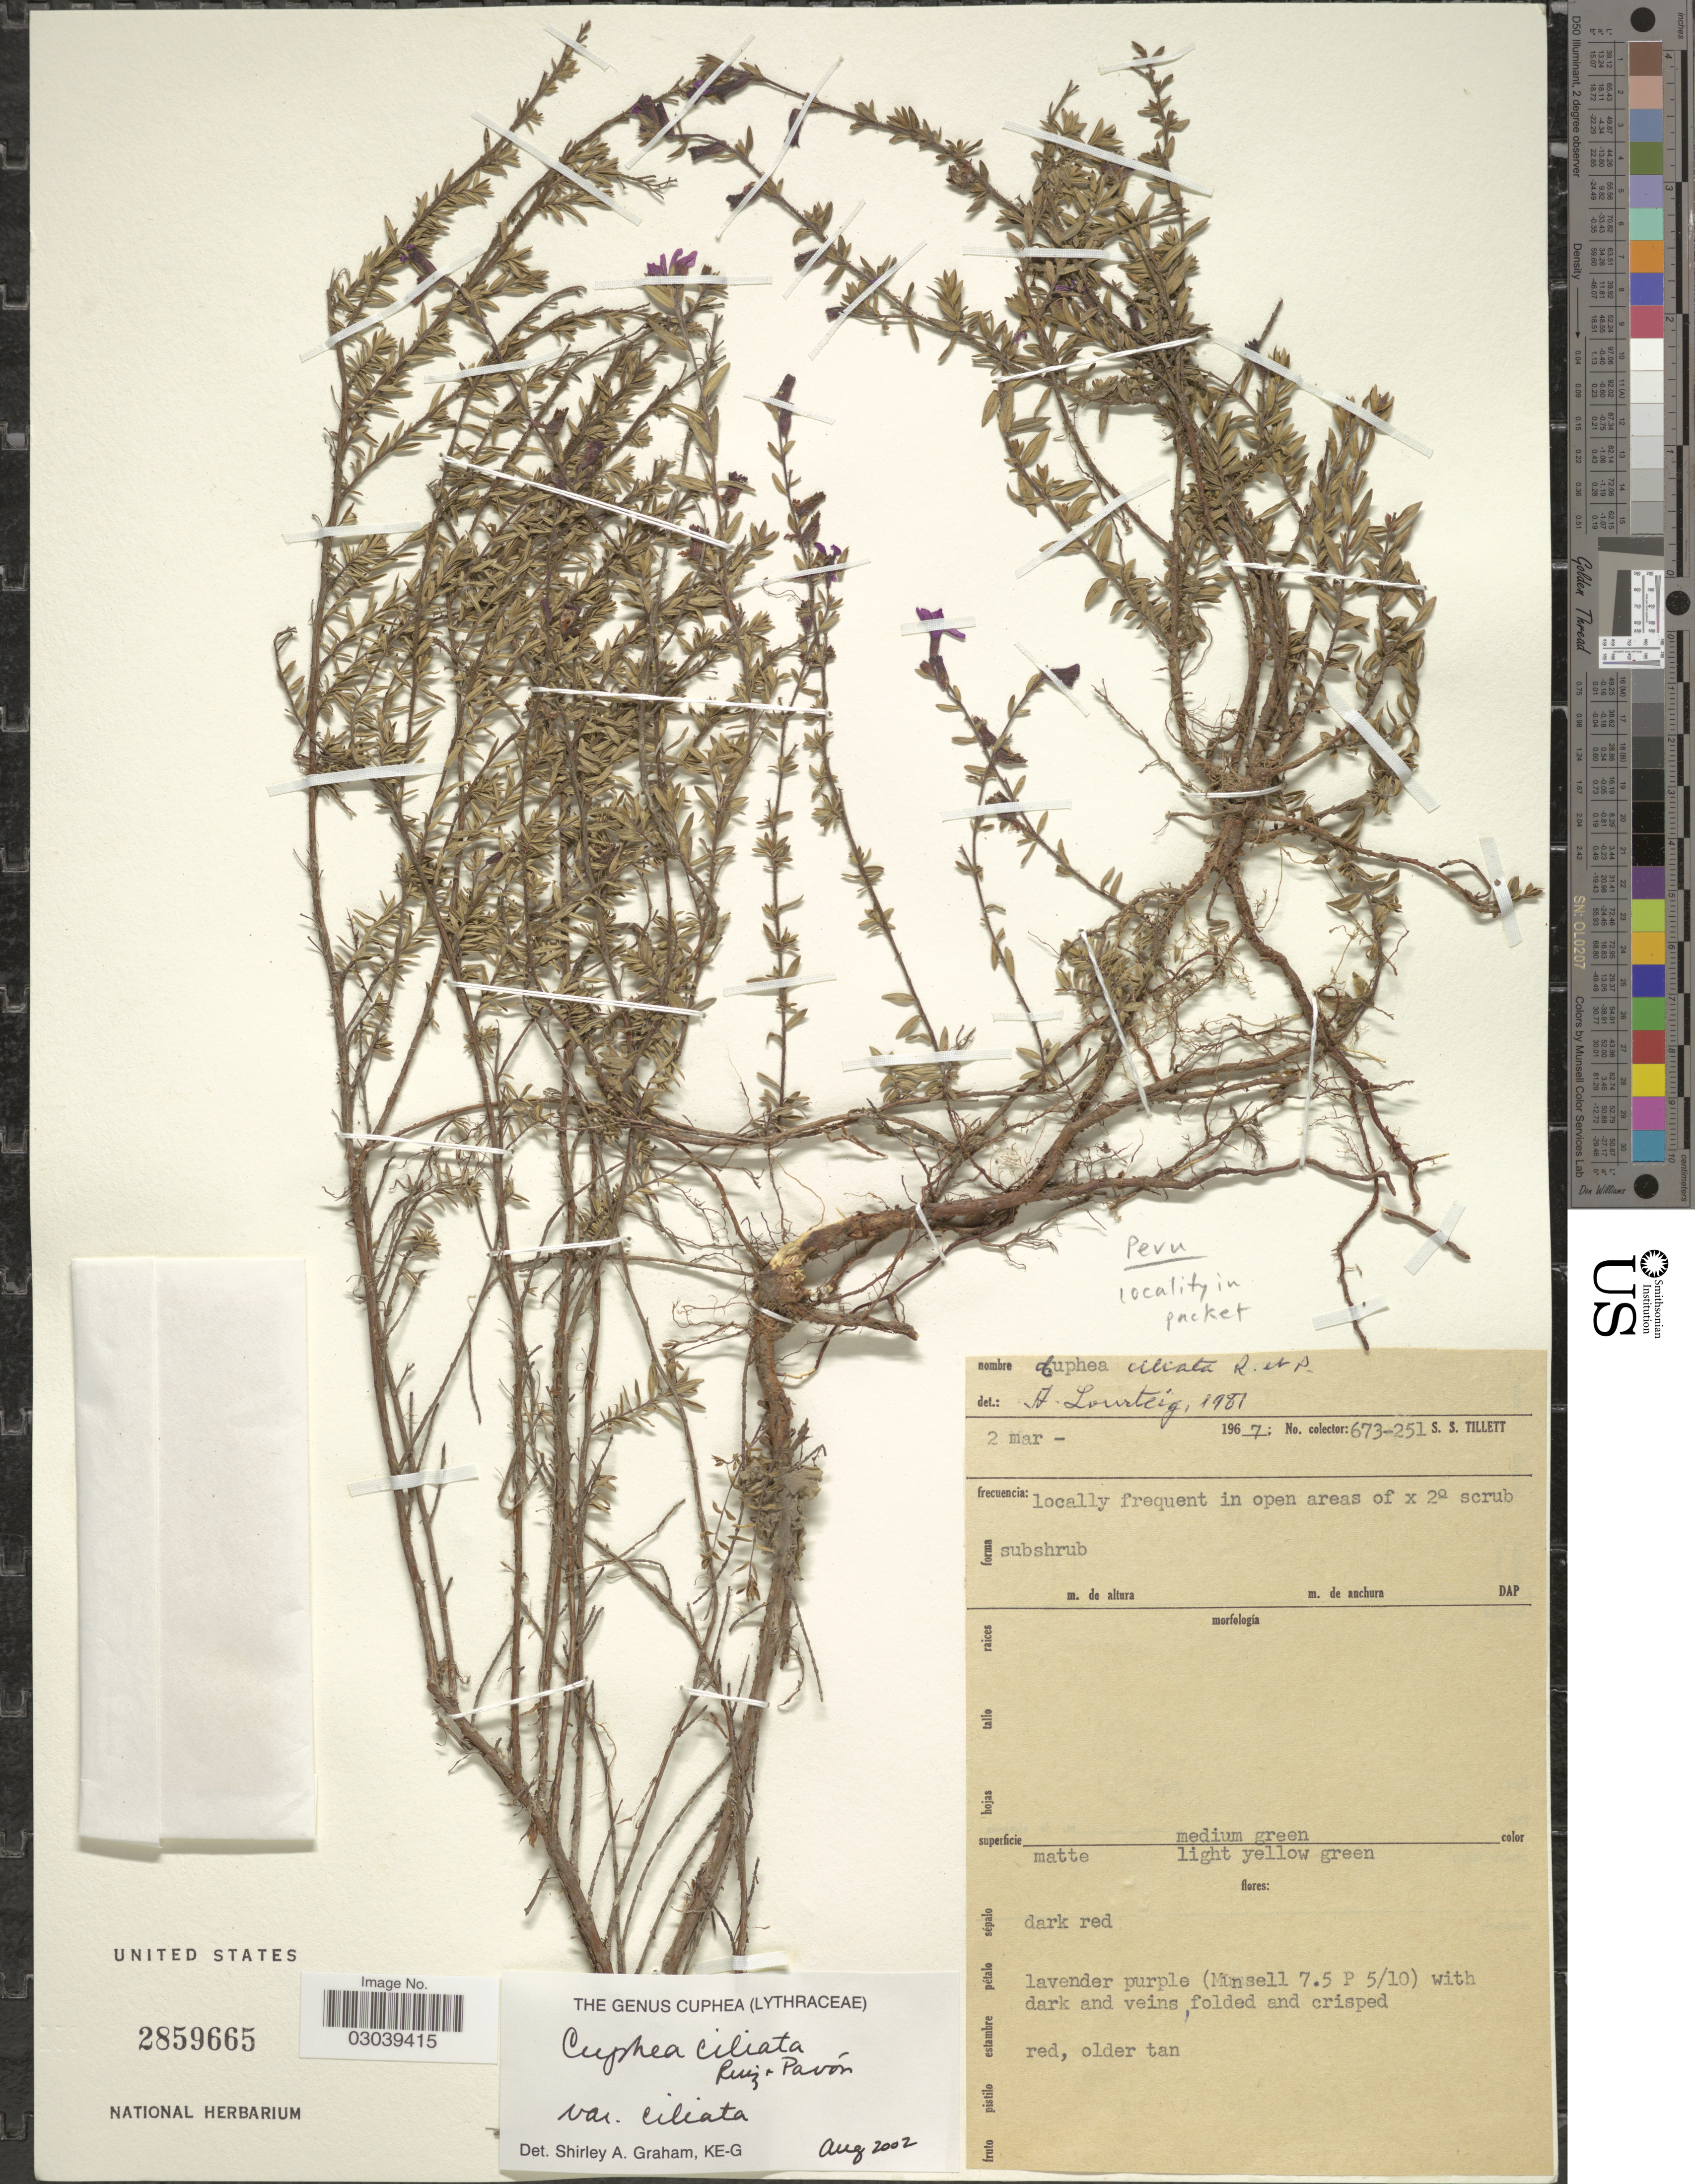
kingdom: Plantae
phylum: Tracheophyta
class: Magnoliopsida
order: Myrtales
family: Lythraceae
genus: Cuphea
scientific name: Cuphea ciliata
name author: Ruiz & Pav.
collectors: S. S. Tillett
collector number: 673-251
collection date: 1967-03-02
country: Peru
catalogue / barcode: US 2859665